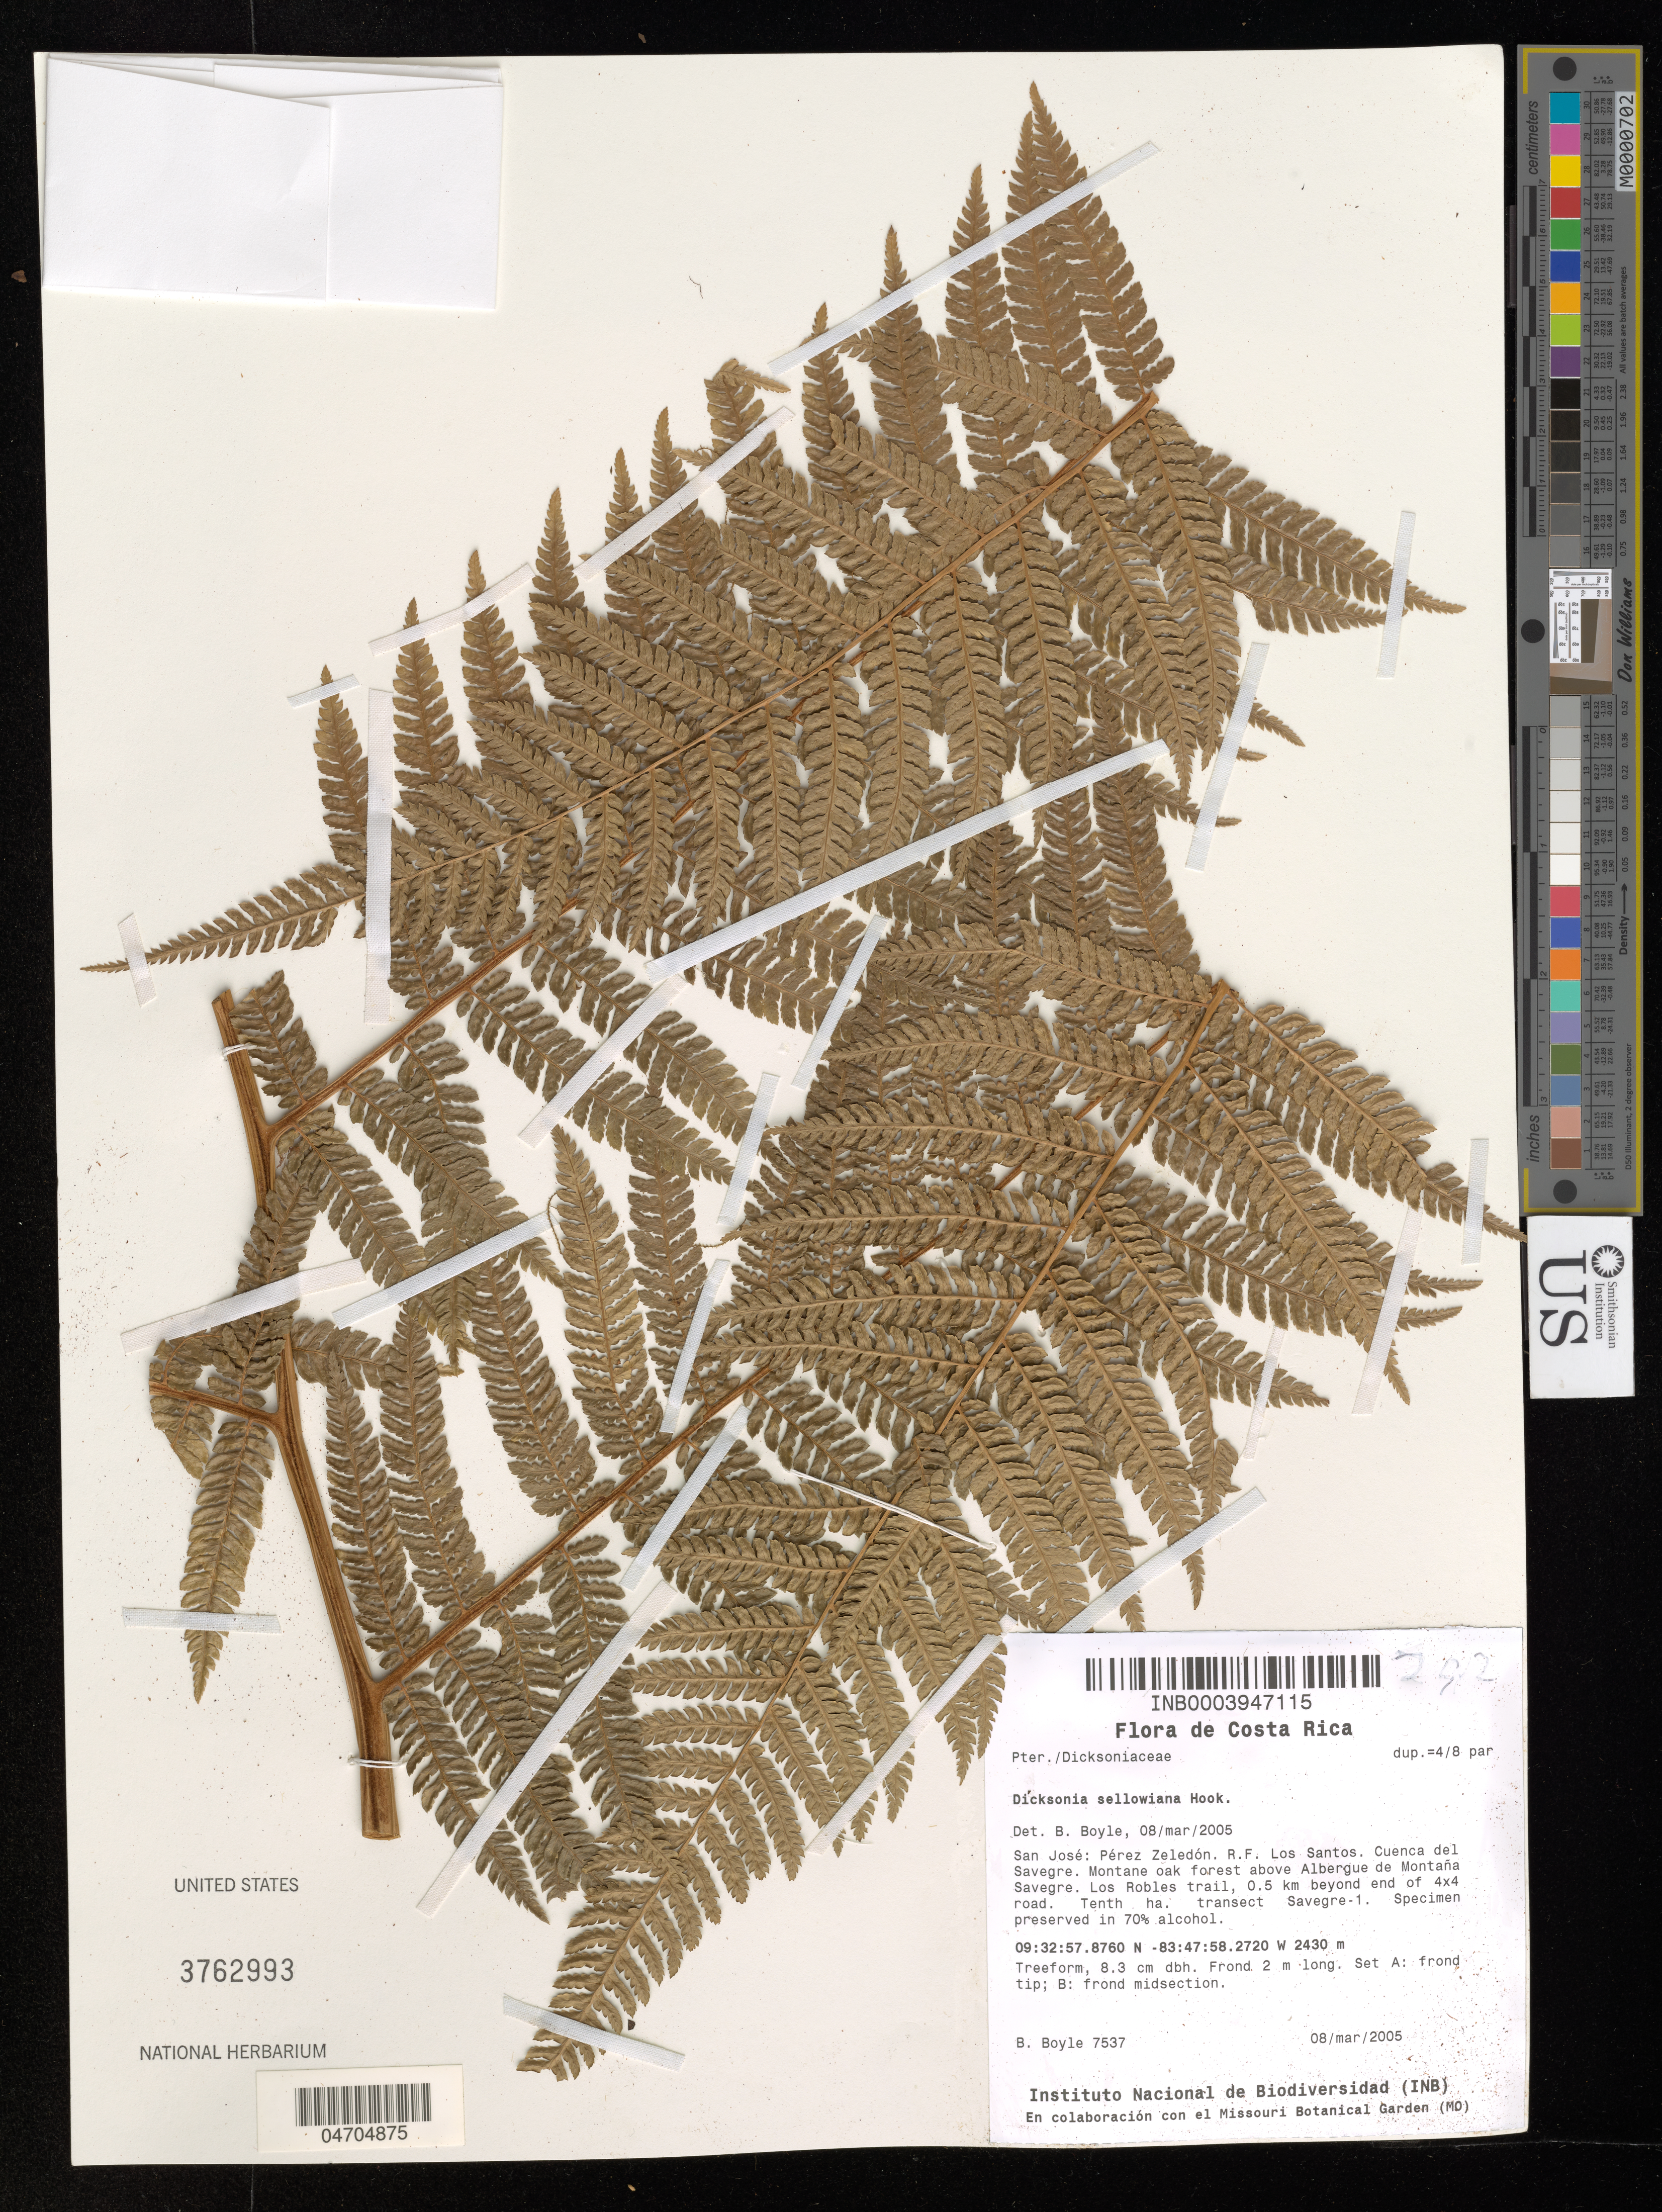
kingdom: Plantae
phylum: Tracheophyta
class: Polypodiopsida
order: Cyatheales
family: Dicksoniaceae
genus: Dicksonia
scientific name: Dicksonia sellowiana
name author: Hook.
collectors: B. Boyle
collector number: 7537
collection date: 2005-03-08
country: Costa Rica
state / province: San José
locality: Pérez Zeledón. R. F. Los Santos. Cuenca del Savegre. Montane oak forest above Albergue de Montaña Savegre. Los Robles trail, 0.5 km beyond end of 4x4 road.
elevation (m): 2430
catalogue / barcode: US 3762993